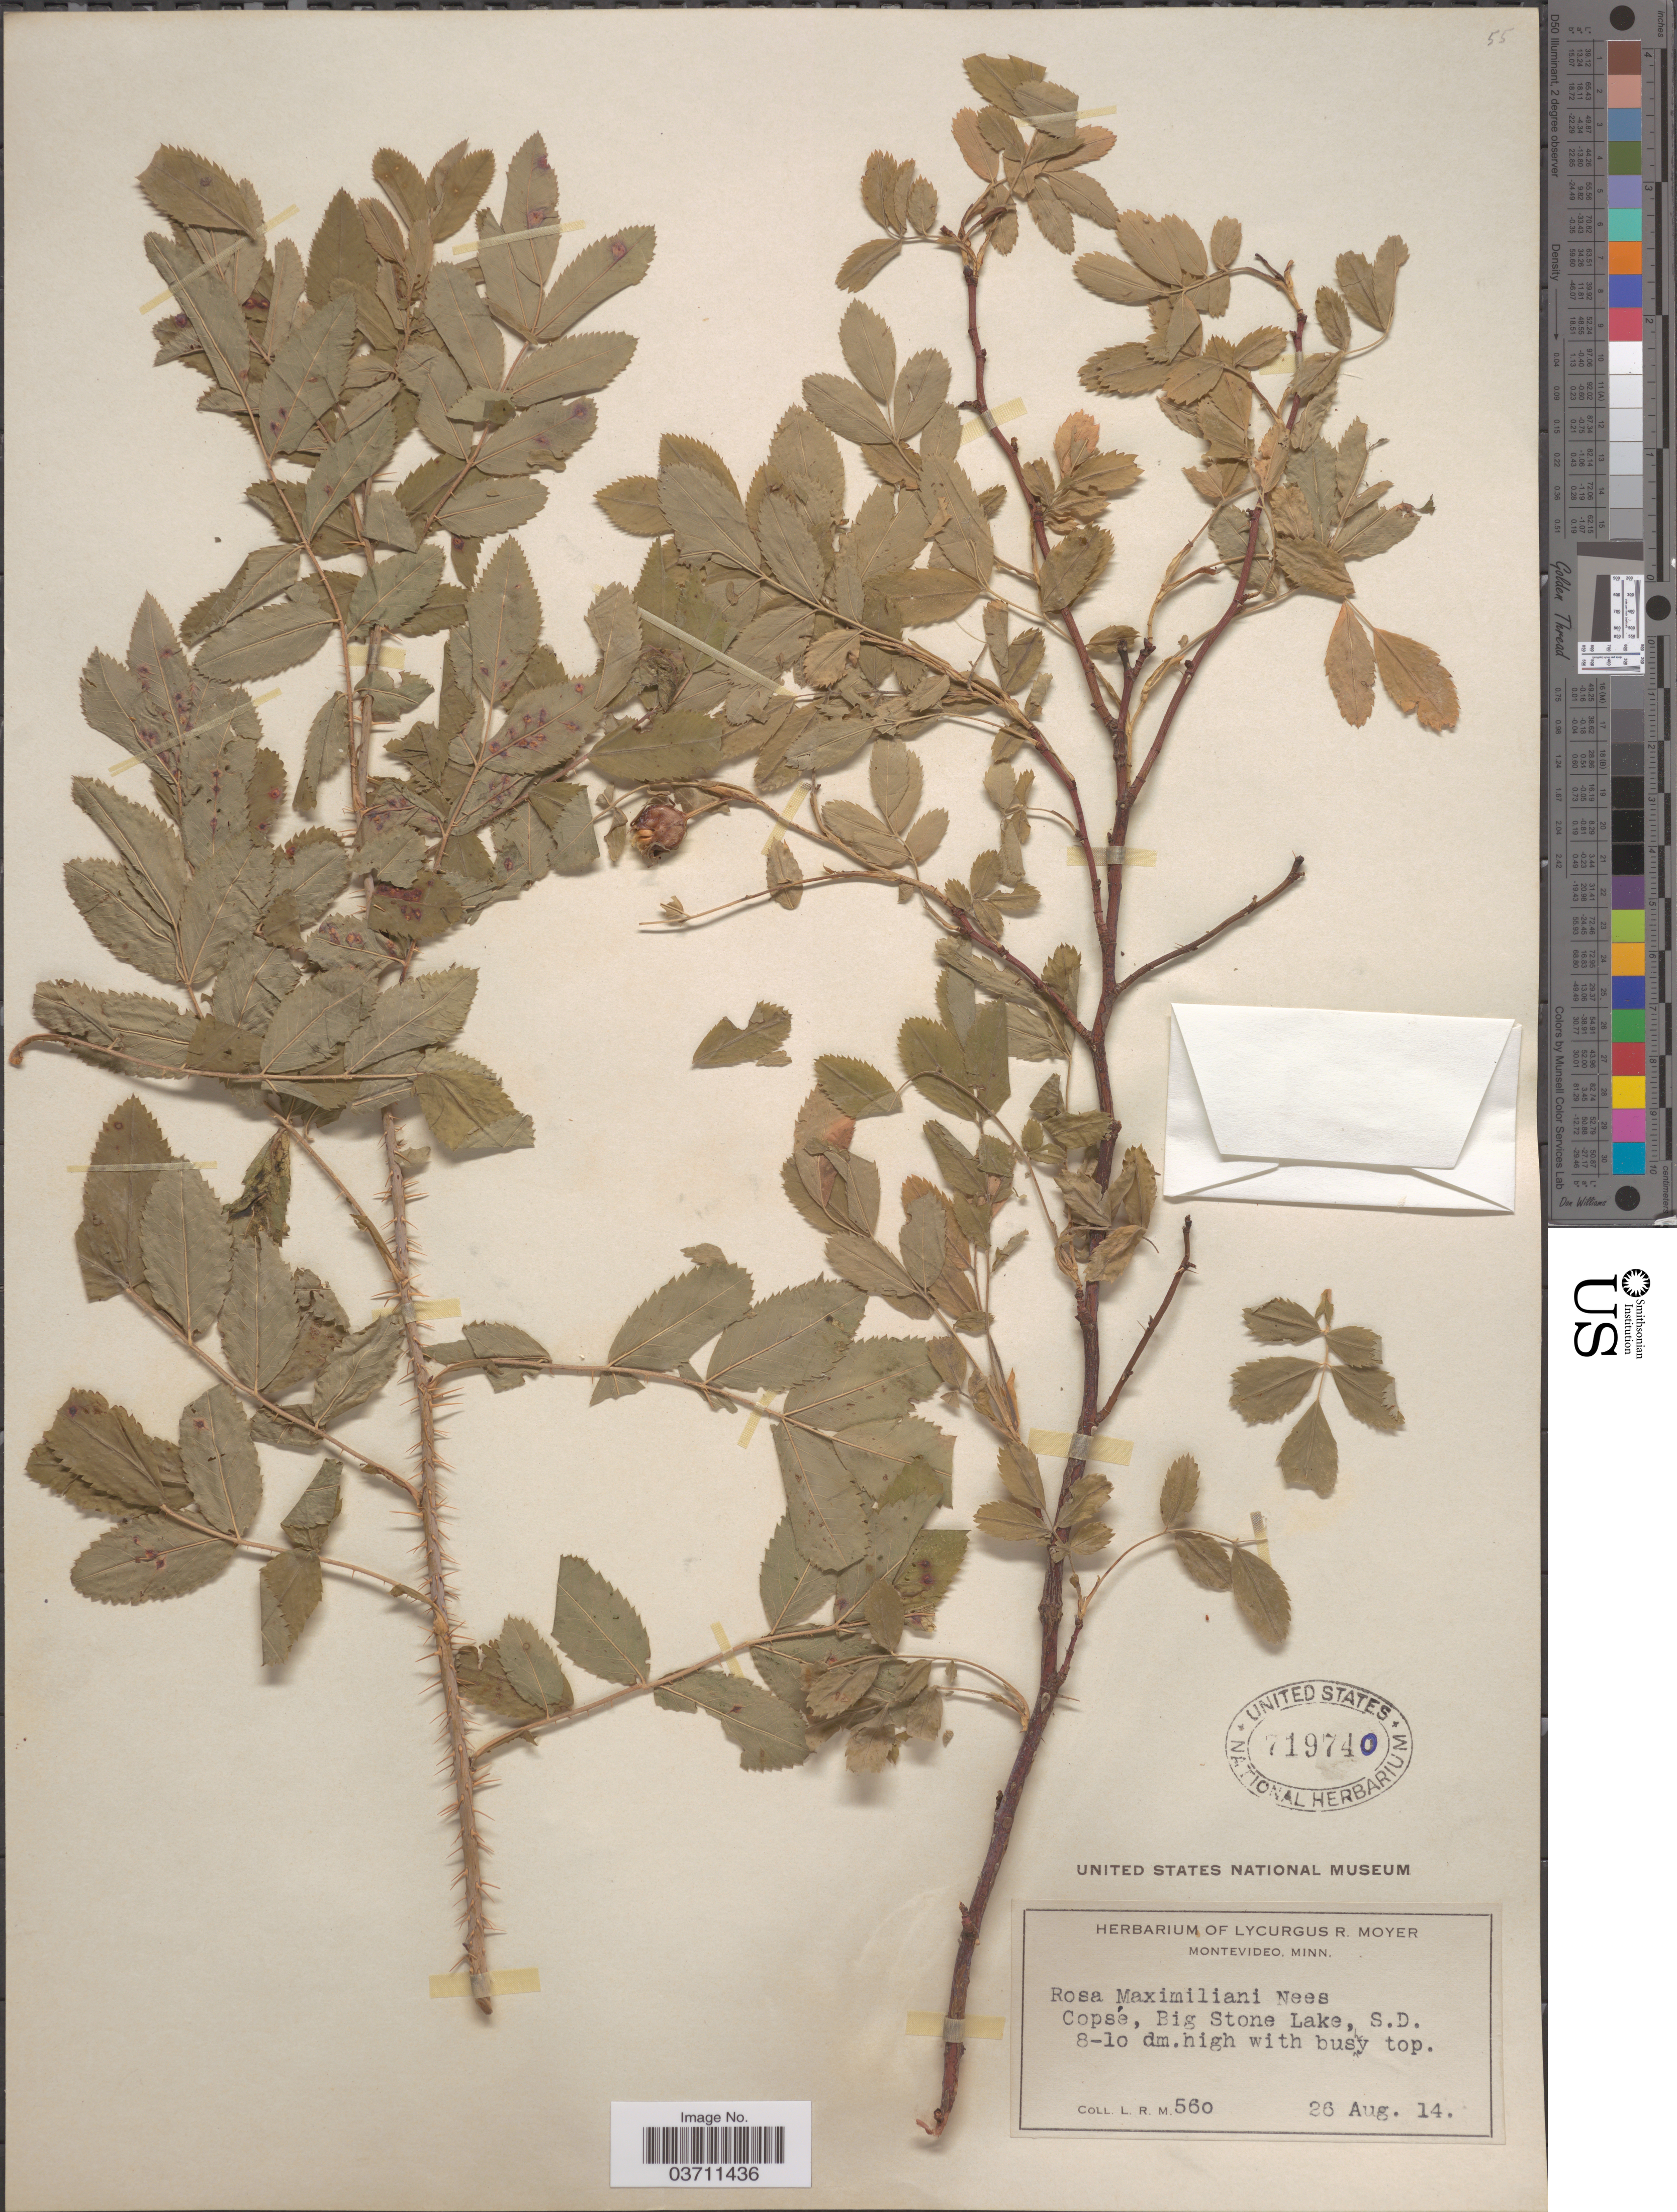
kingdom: Plantae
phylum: Tracheophyta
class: Magnoliopsida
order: Rosales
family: Rosaceae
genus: Rosa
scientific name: Rosa maximiliani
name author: Nees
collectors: L. Moyer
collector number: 560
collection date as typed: Transcribed d/m/y: 26/8/14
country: United States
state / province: South Dakota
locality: Copsé, Big Stone Lake.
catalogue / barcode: US 719740